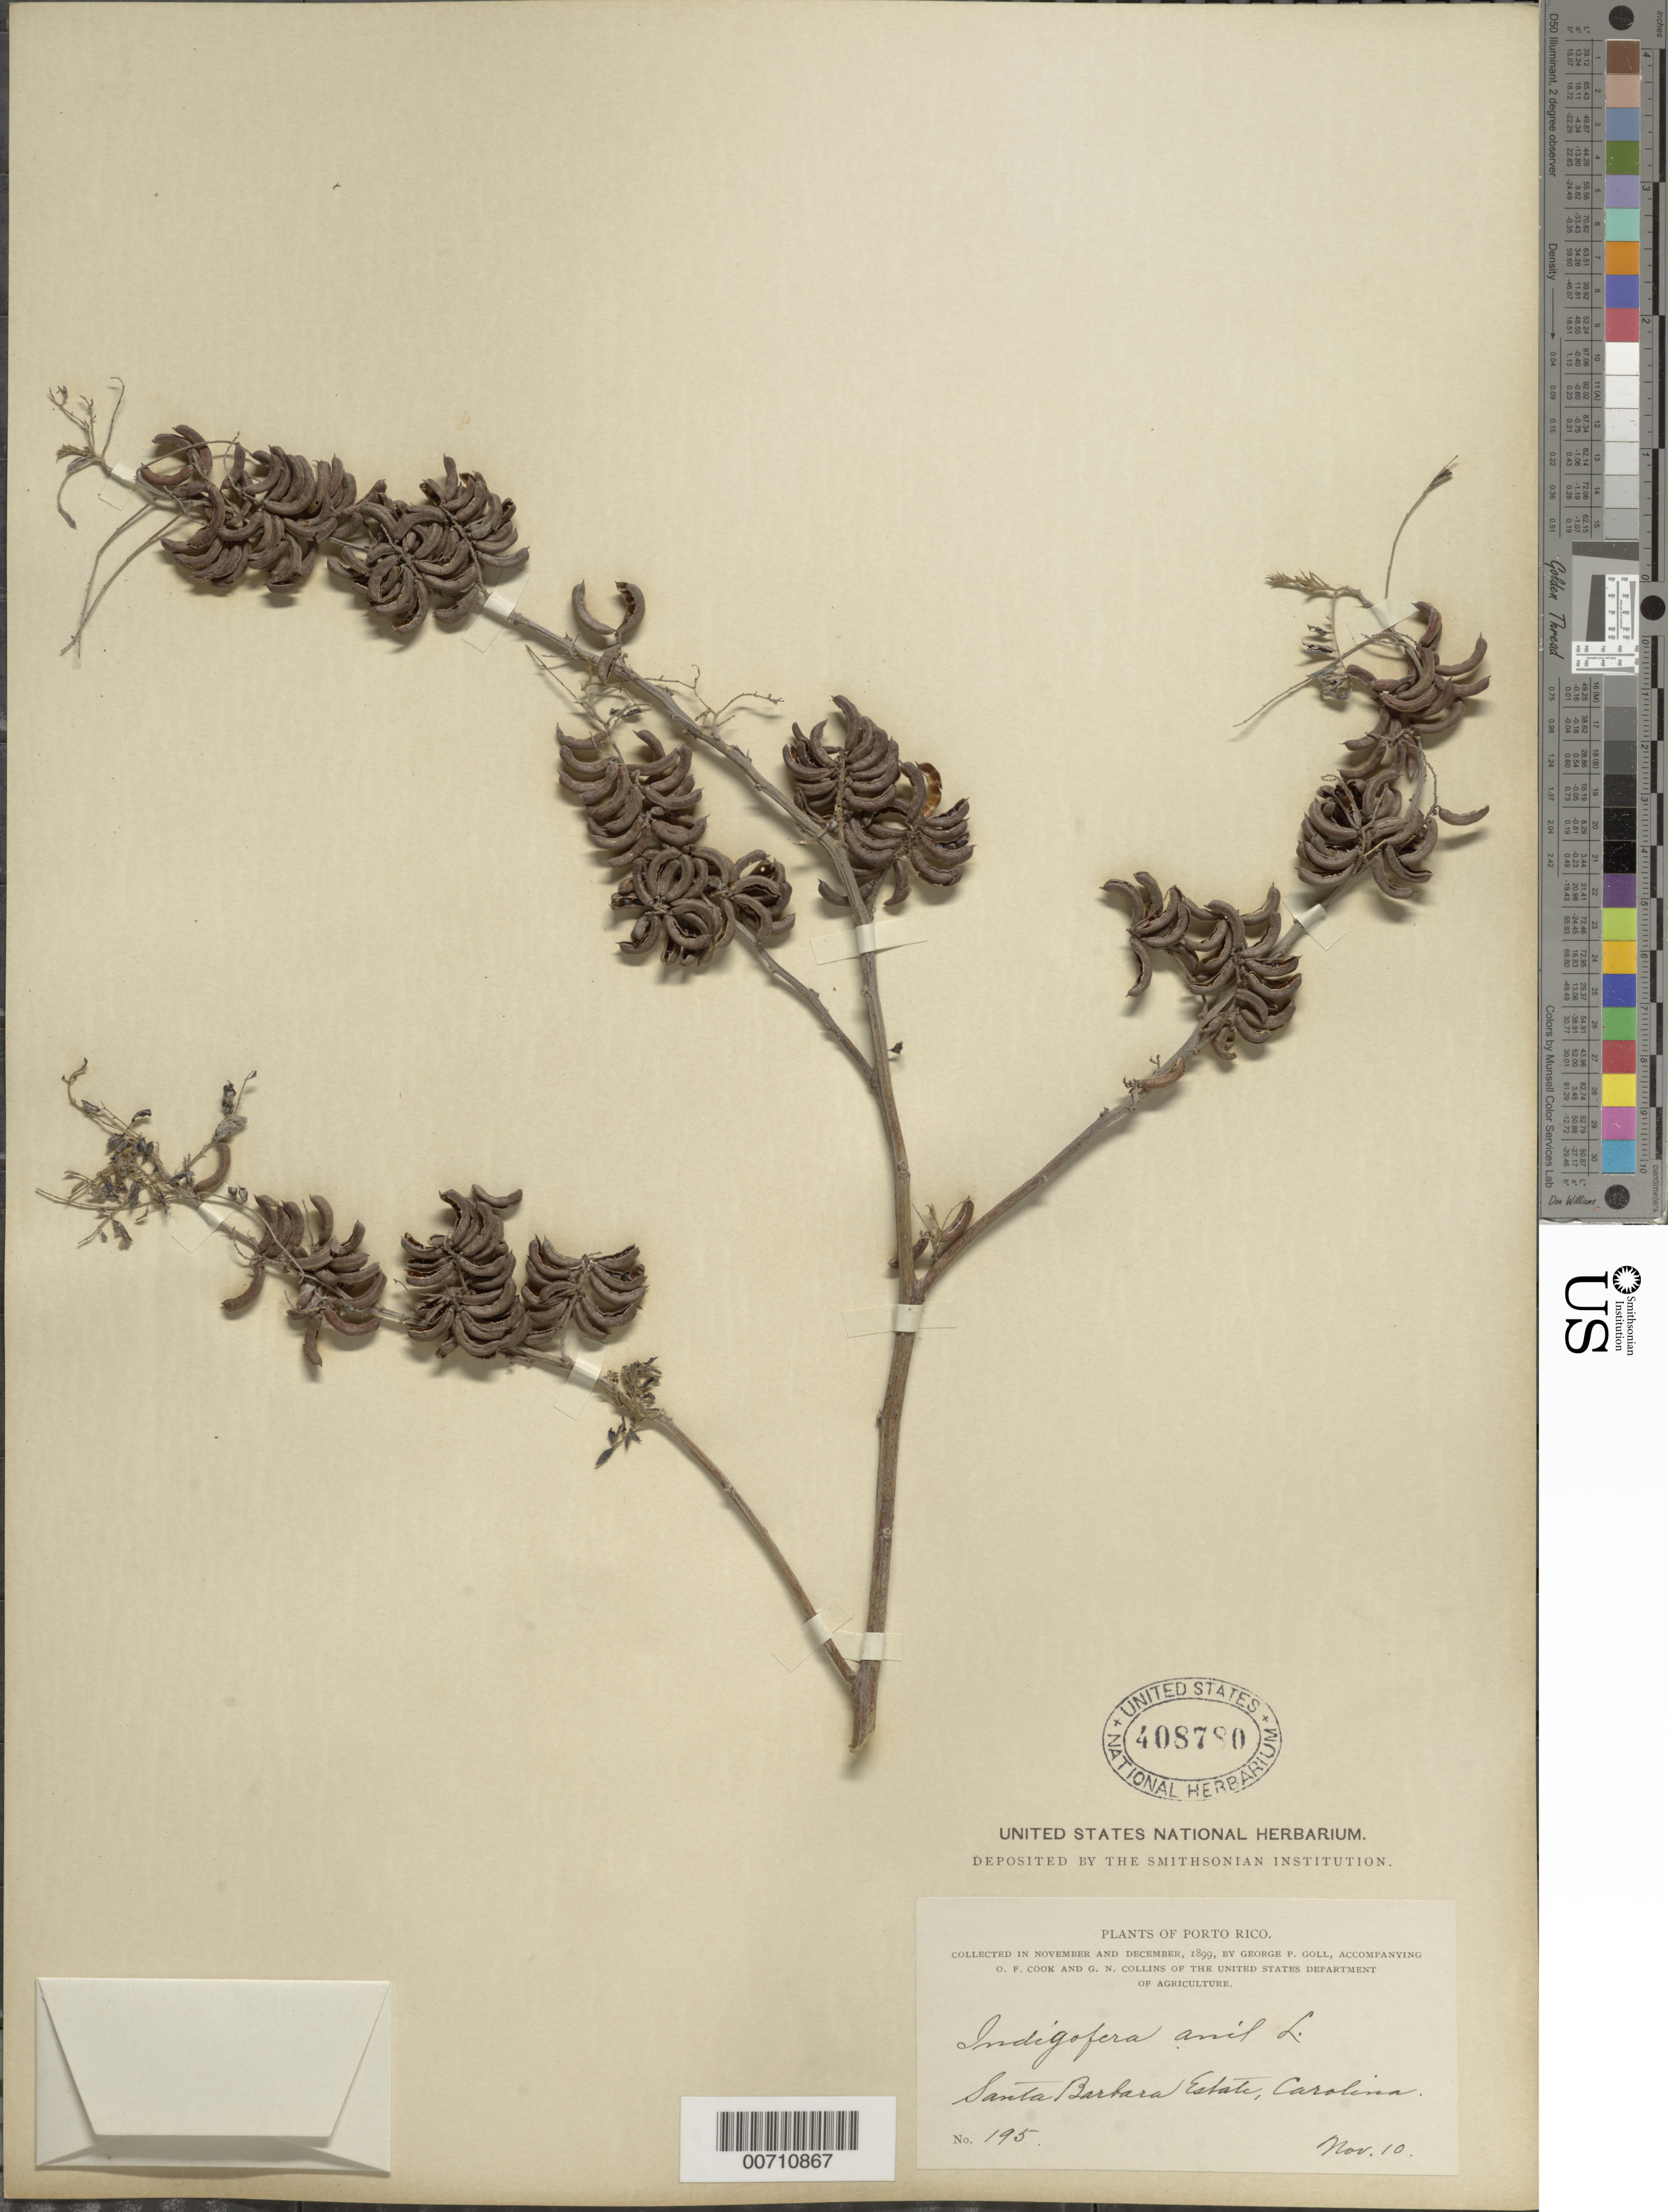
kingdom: Plantae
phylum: Tracheophyta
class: Magnoliopsida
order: Fabales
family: Fabaceae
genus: Indigofera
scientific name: Indigofera suffruticosa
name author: Mill.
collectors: G. Goll, O. F. Cook & G. Collins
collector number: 195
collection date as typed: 10 Nov 1899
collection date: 1899-11-10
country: Puerto Rico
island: Greater Antilles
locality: Santa Barbara Estate, Carolina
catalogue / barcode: US 408780